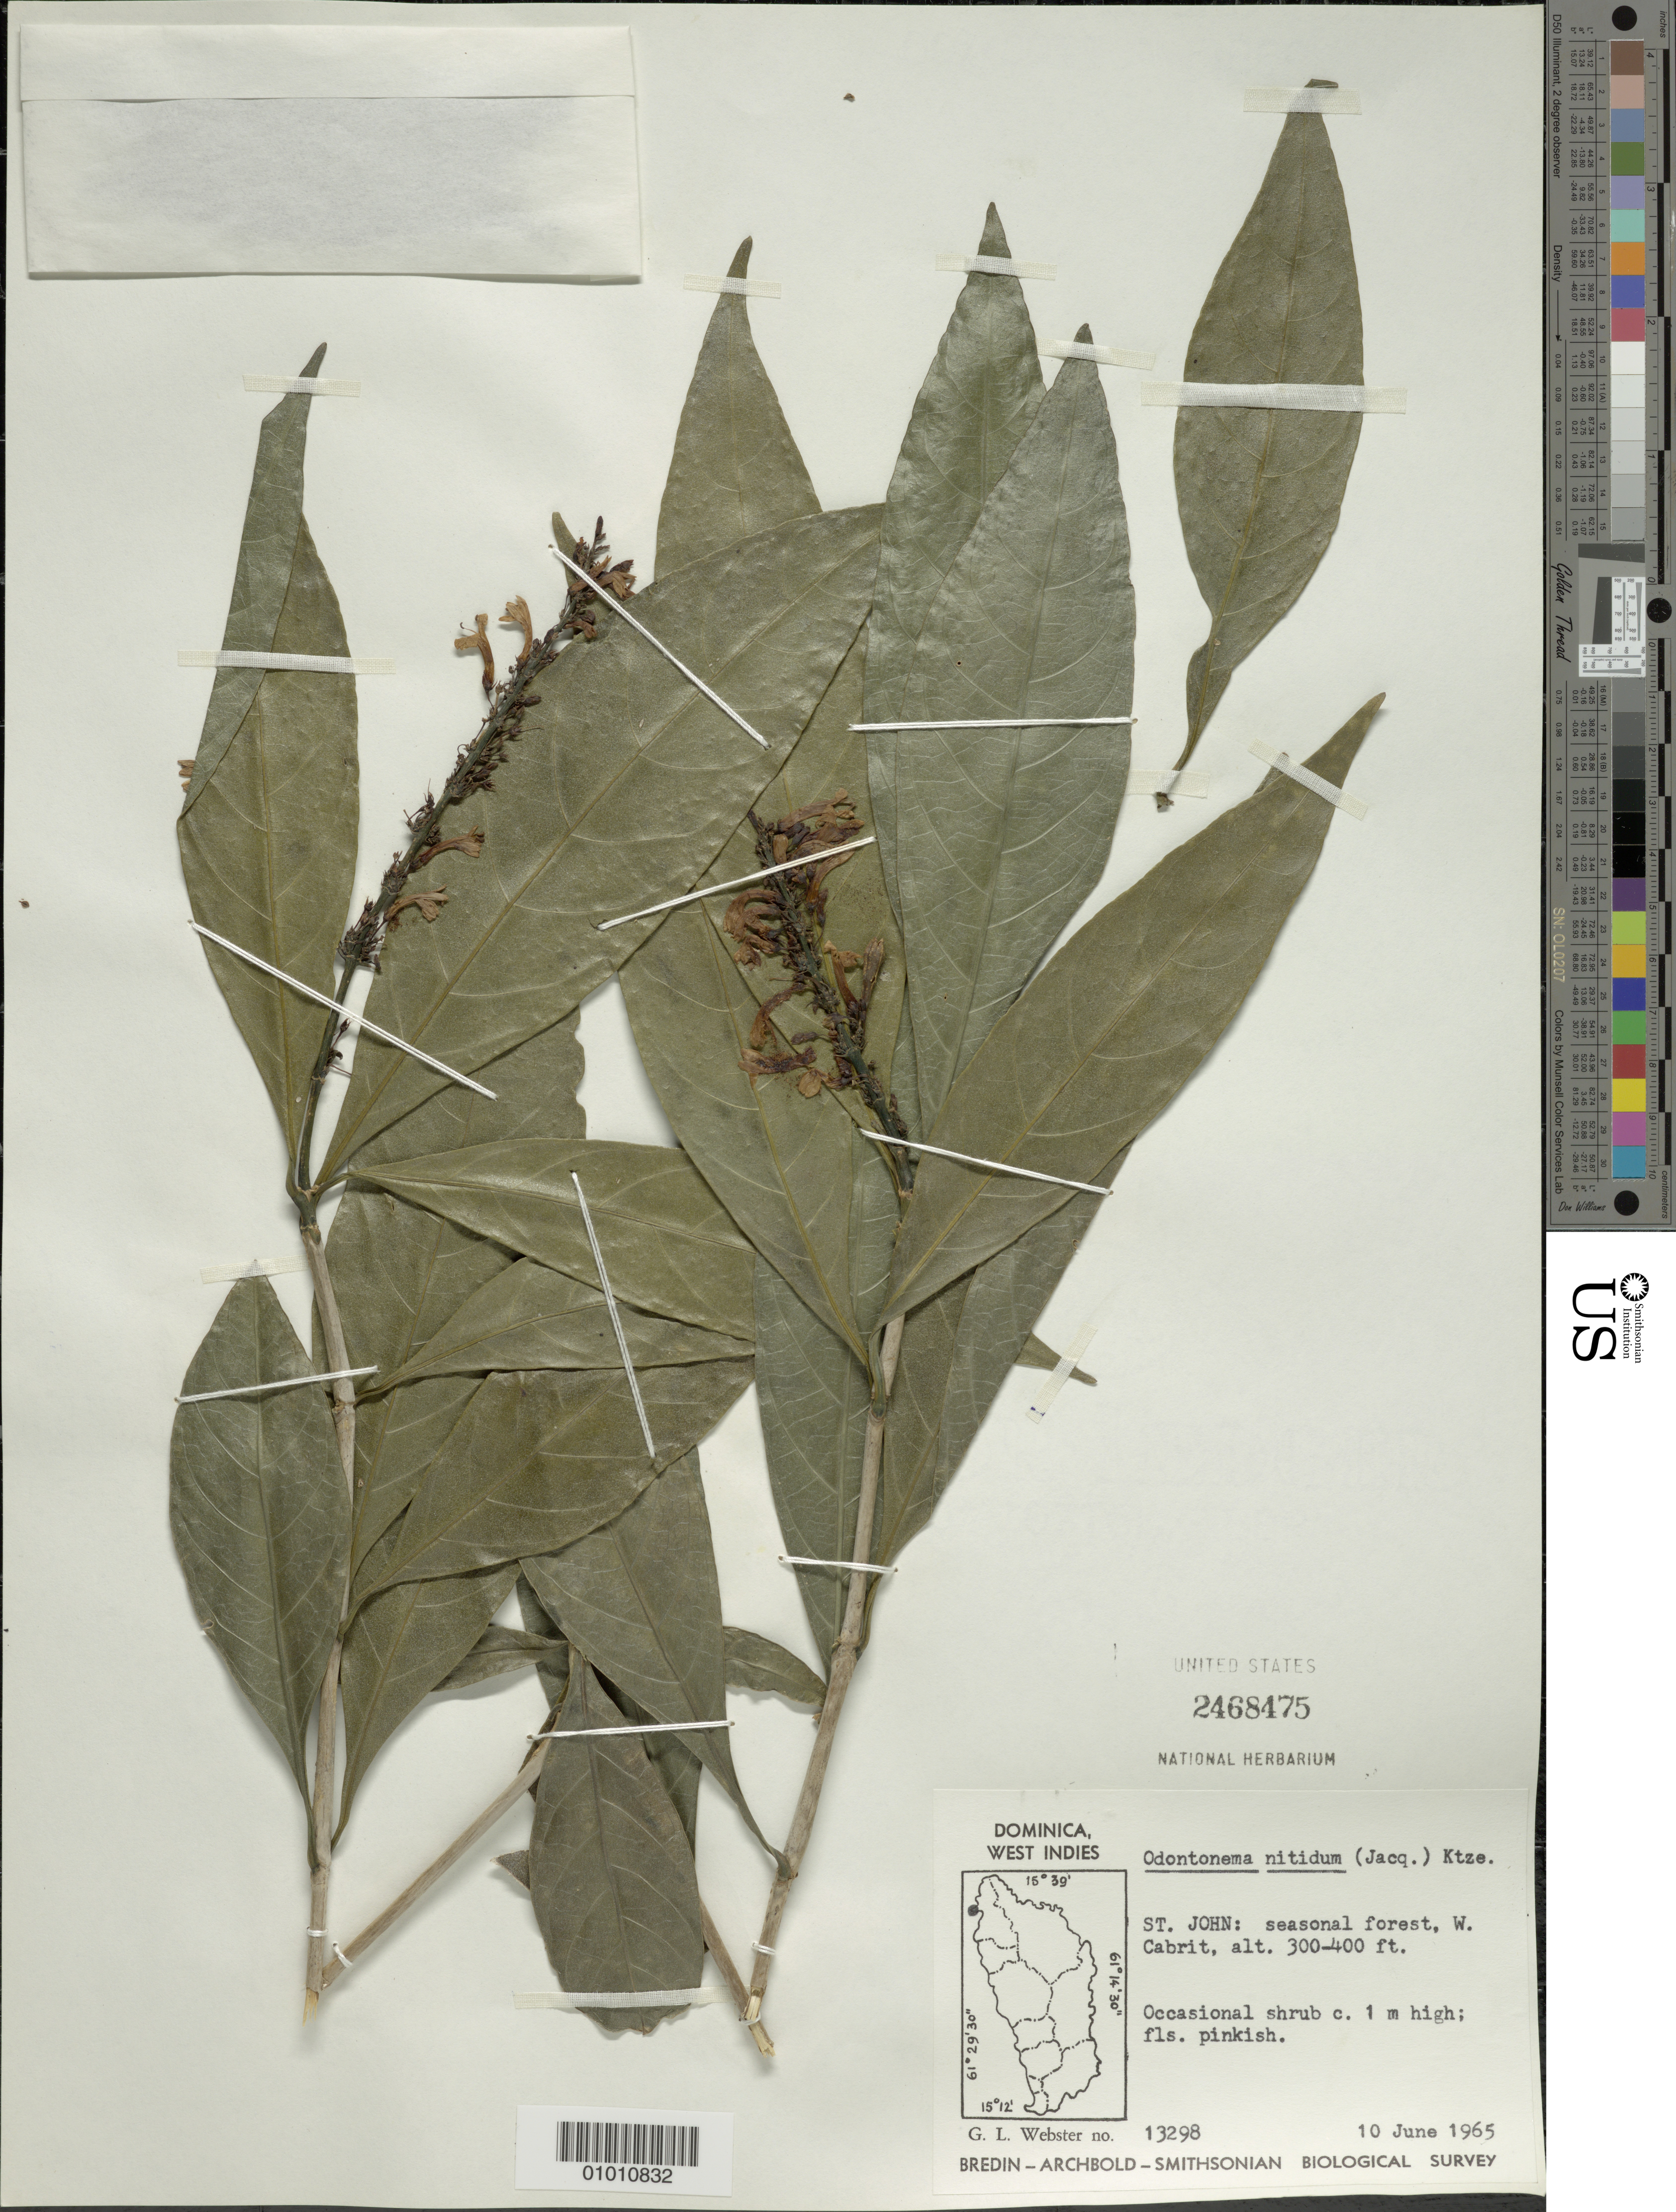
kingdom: Plantae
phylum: Tracheophyta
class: Magnoliopsida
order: Lamiales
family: Acanthaceae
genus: Odontonema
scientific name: Odontonema nitidum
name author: (Jacq.) Kuntze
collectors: G. L. Webster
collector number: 13298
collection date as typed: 10 Jun 1965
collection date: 1965-06-10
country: Dominica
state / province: St. John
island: Dominica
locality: W. Cabrit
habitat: Seasonal forest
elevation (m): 91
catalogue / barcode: US 2468475